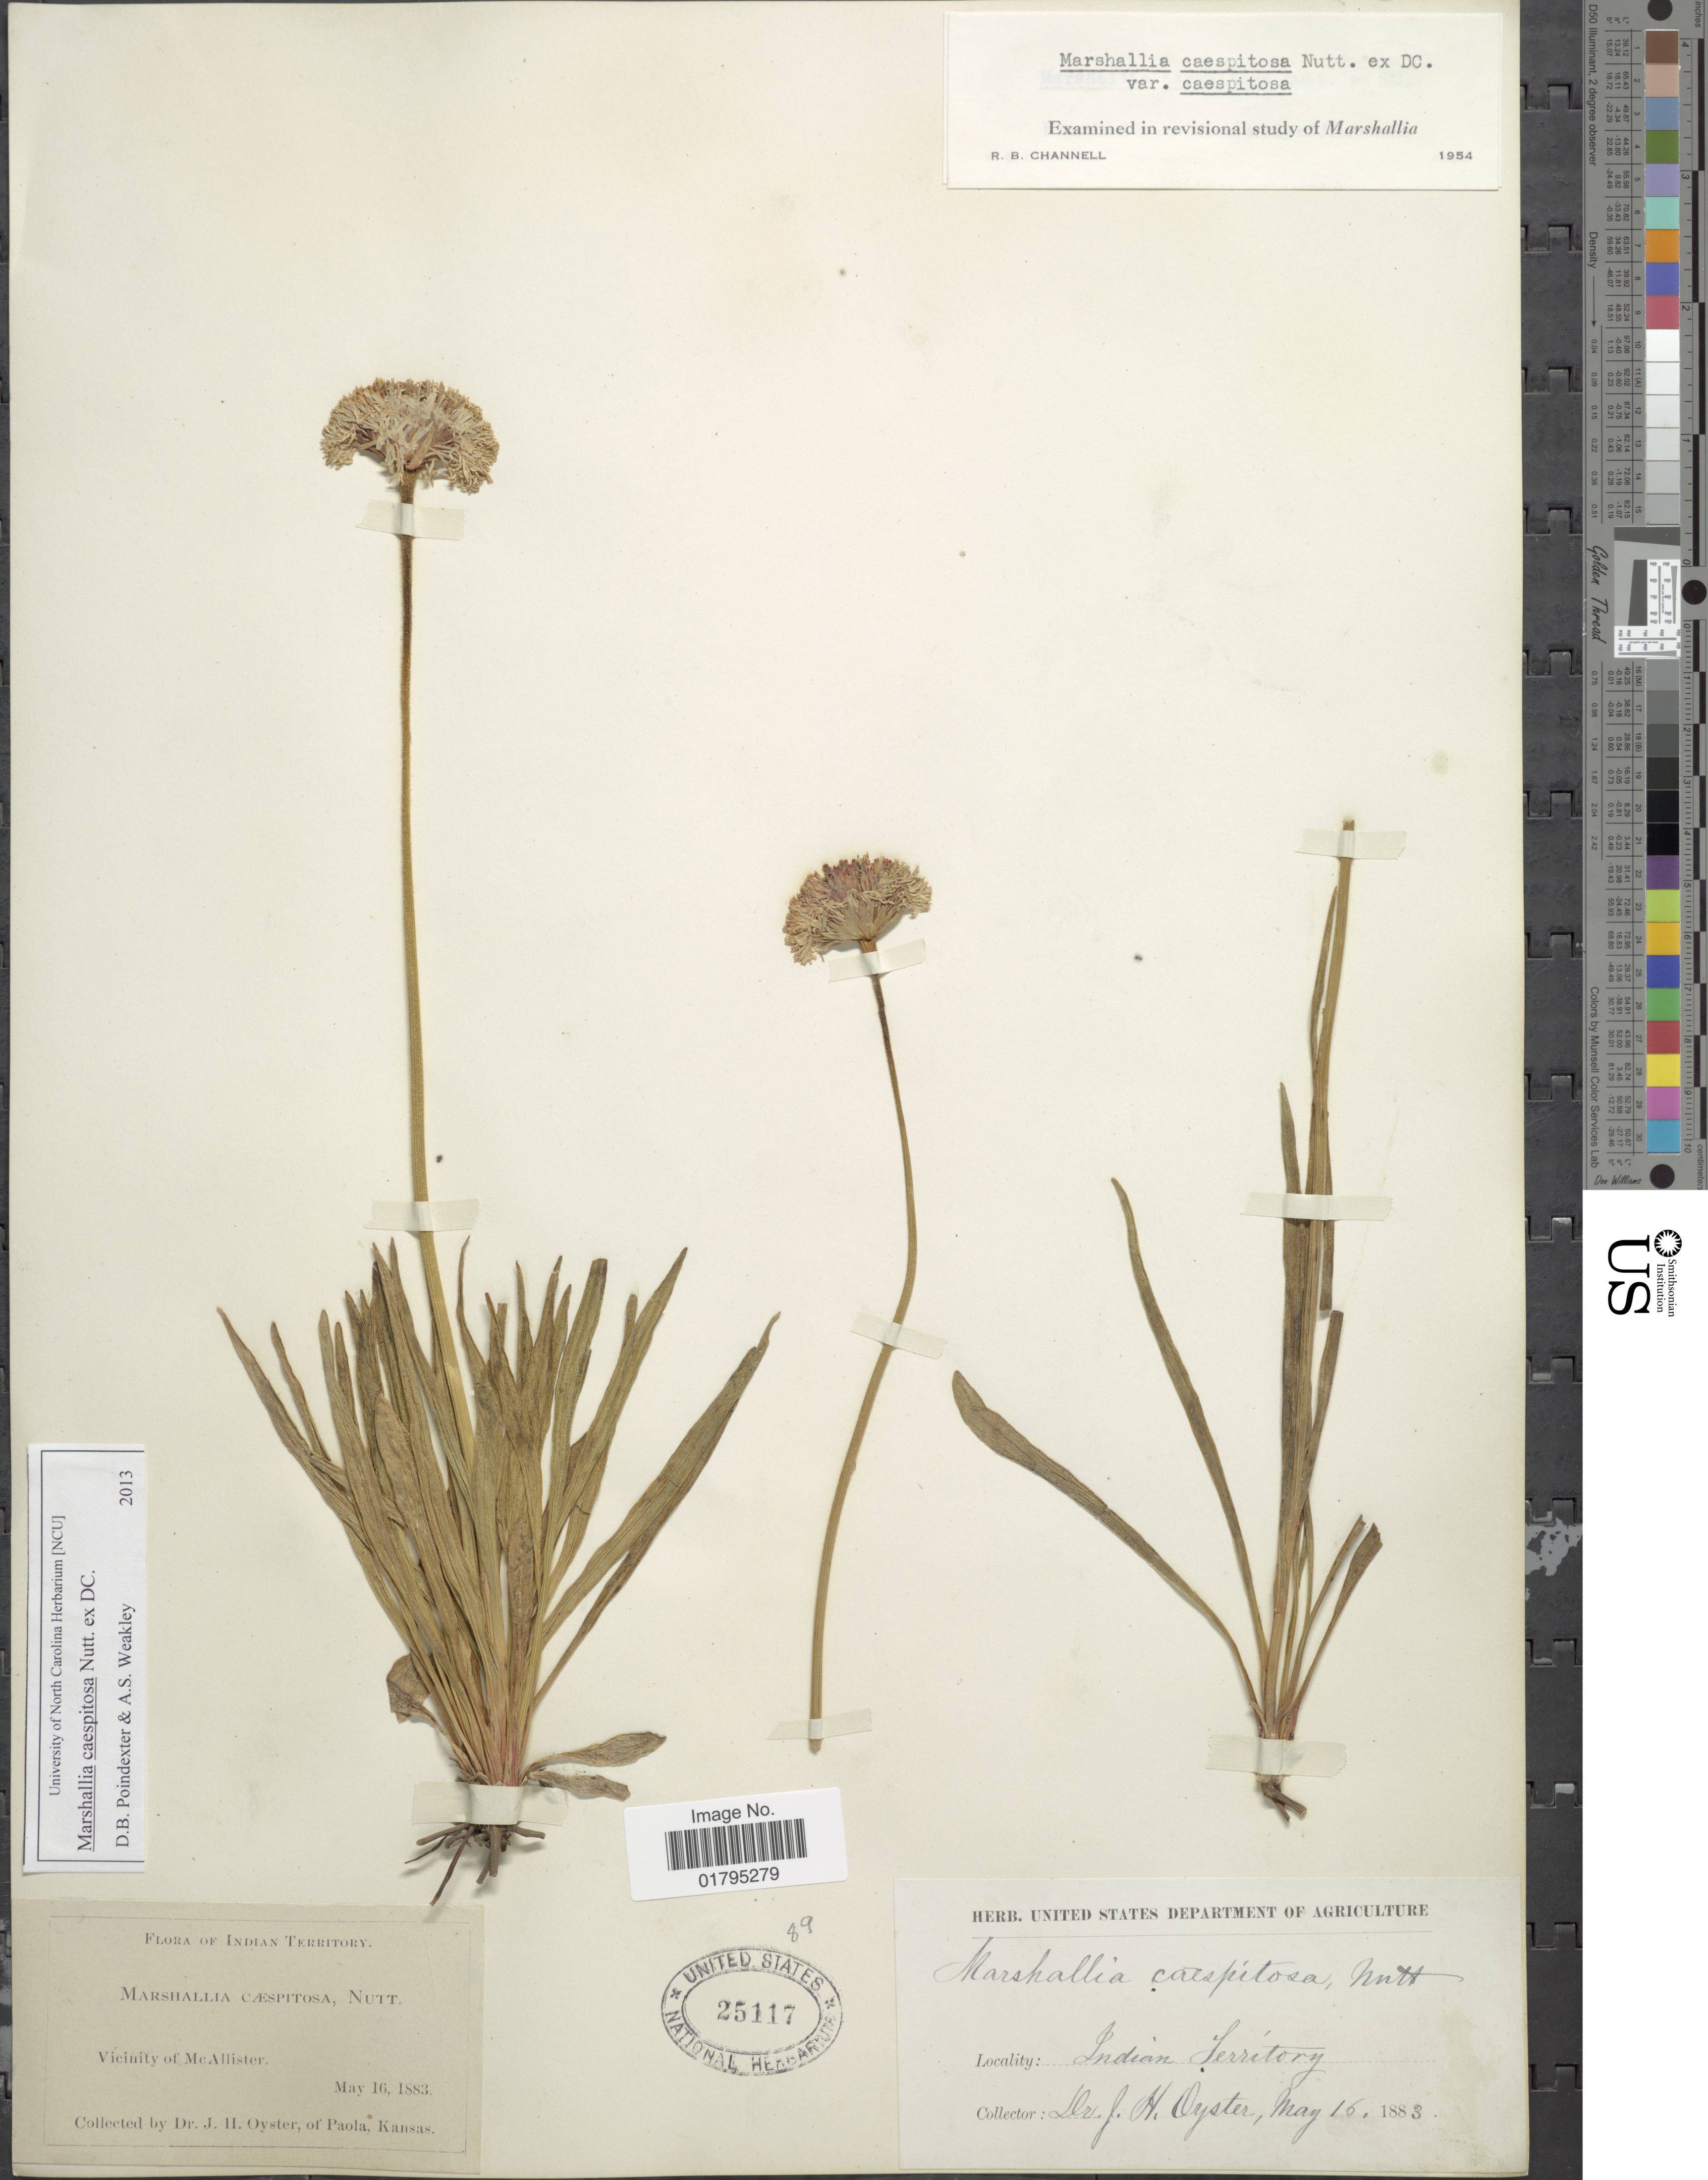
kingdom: Plantae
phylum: Tracheophyta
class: Magnoliopsida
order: Asterales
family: Asteraceae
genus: Marshallia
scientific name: Marshallia caespitosa var. caespitosa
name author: Nutt. ex DC.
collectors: J. H. Oyster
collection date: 1883-05-16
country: United States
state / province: Oklahoma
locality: Indian Territory, Vicinity of McAllister,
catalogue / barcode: US 25117